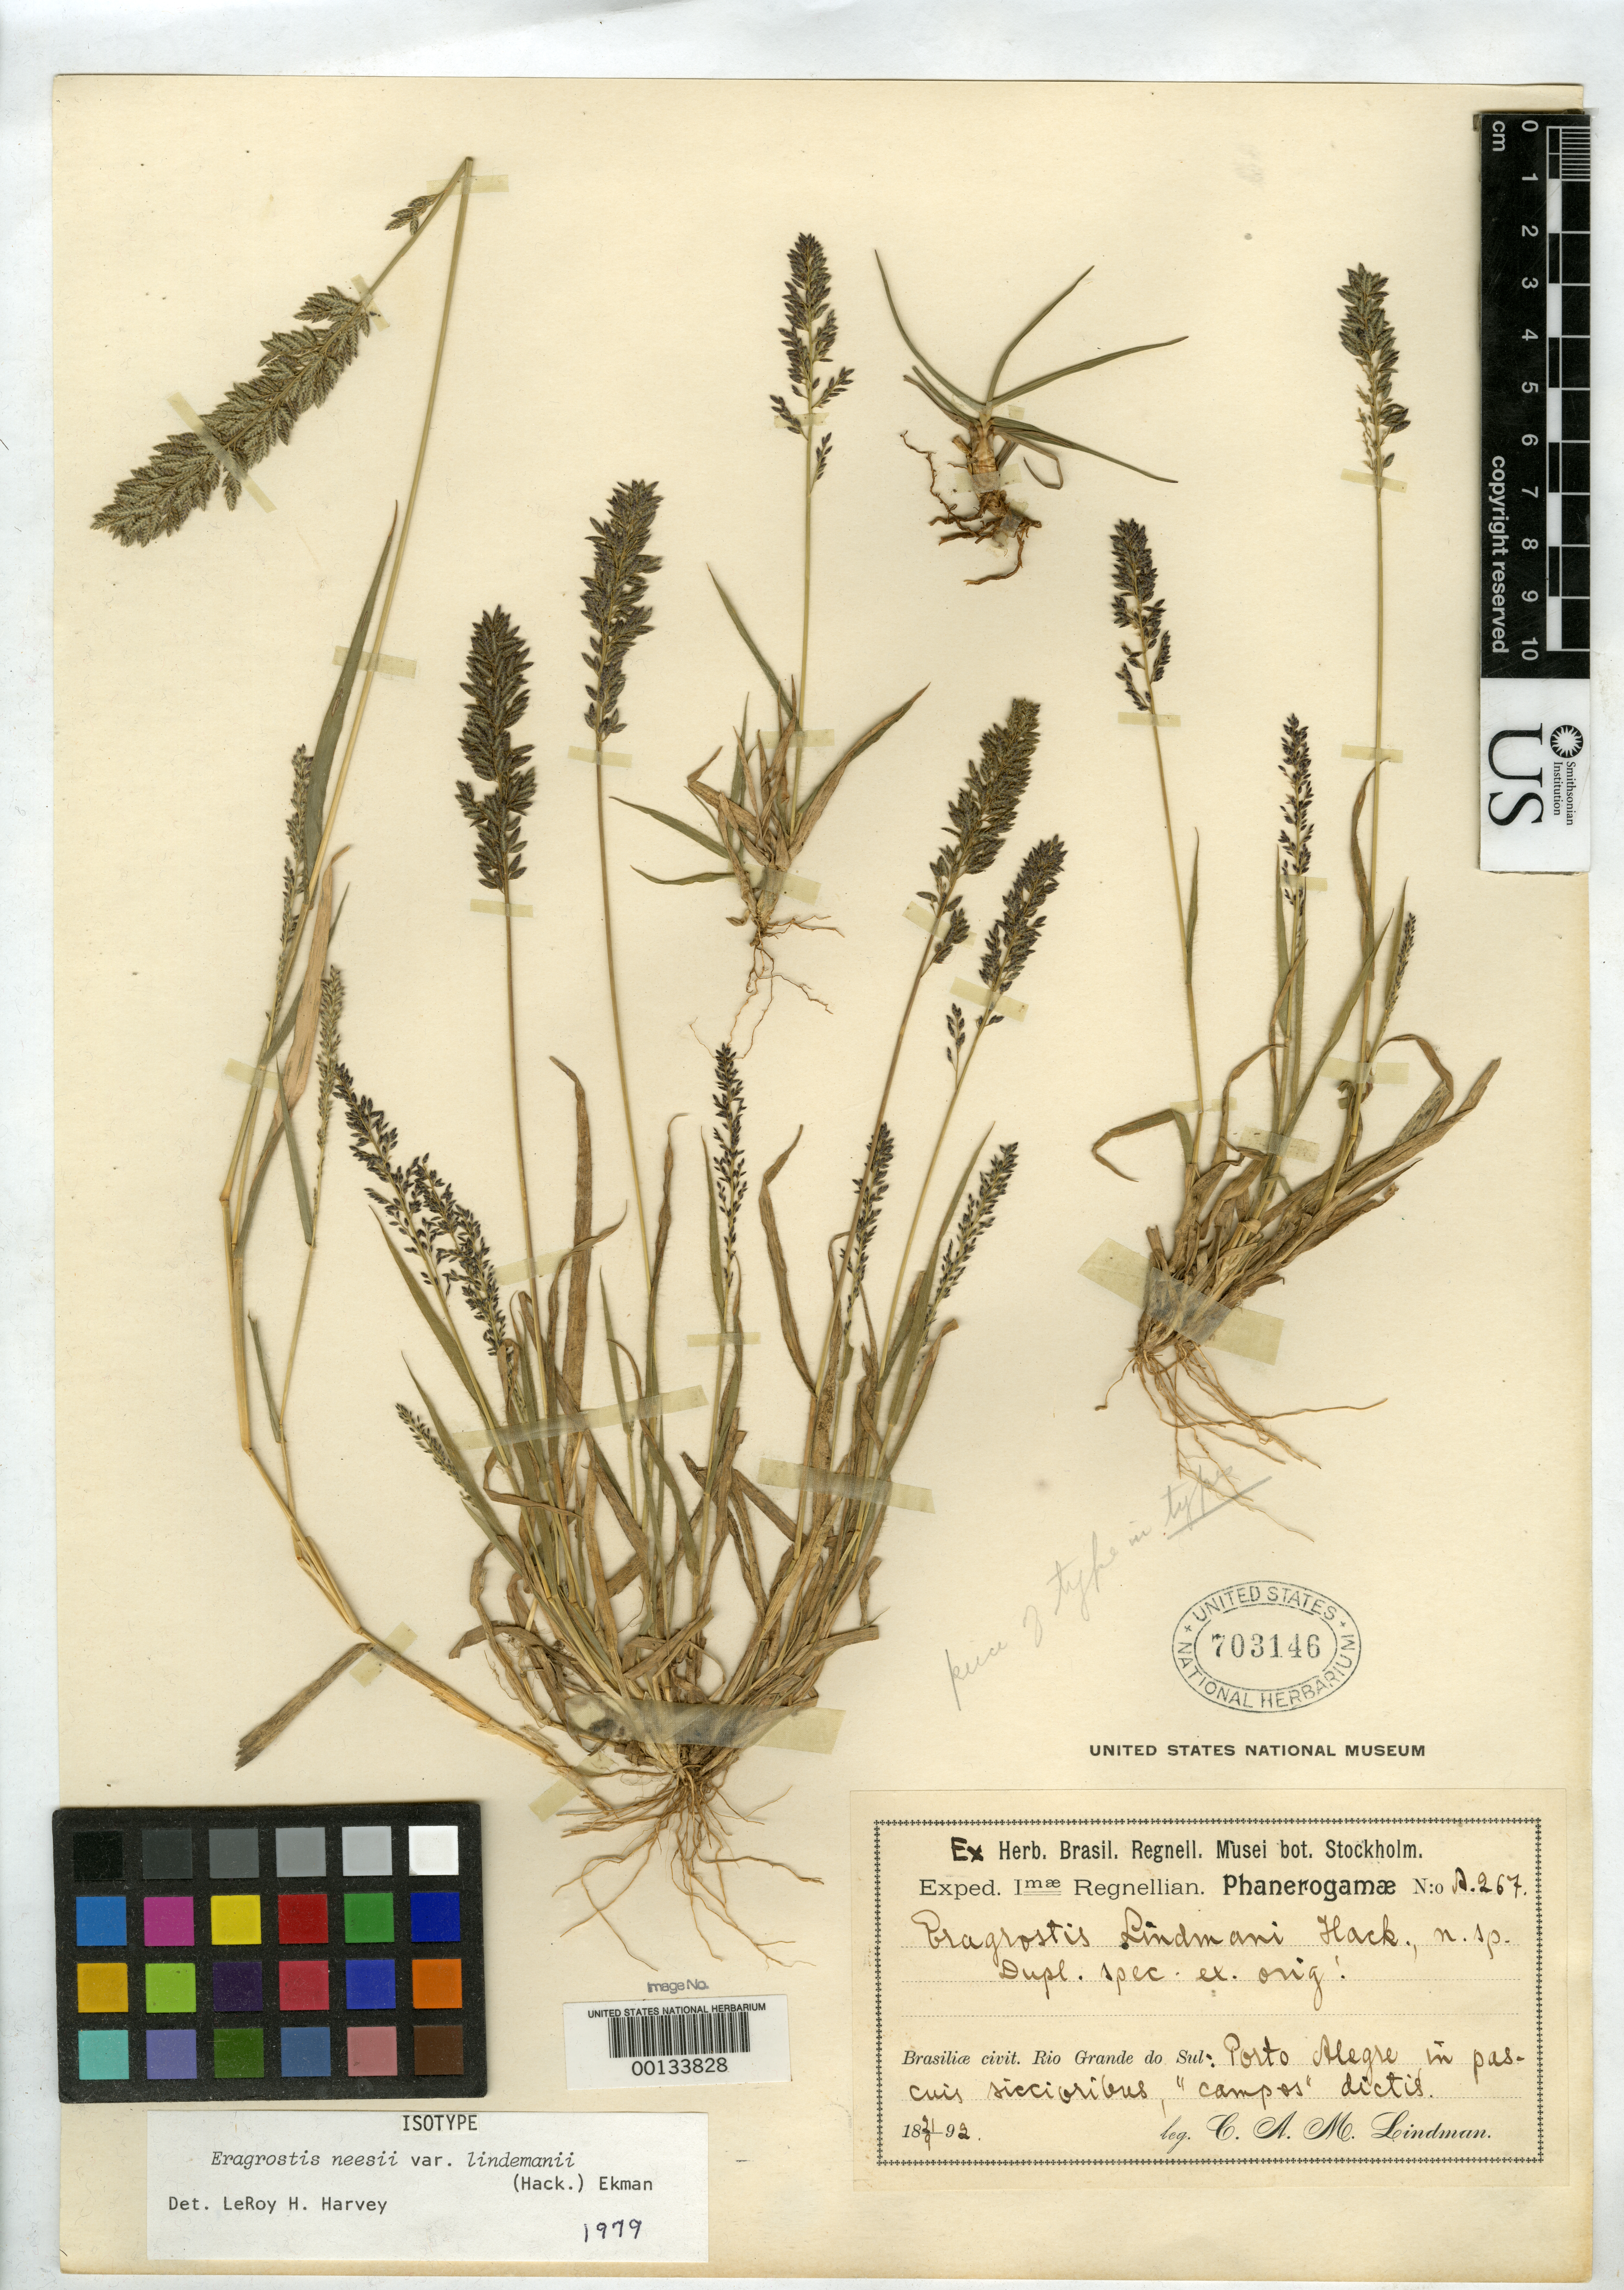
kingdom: Plantae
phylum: Tracheophyta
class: Liliopsida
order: Poales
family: Poaceae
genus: Eragrostis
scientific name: Eragrostis lindmanii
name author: Hack.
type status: Isotype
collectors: C. A. M. Lindman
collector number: Regn. No. A 267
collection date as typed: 21 Sep 1892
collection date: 1892-09-21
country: Brazil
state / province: Rio Grande do Sul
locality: Porto Alegre.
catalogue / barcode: US 703146